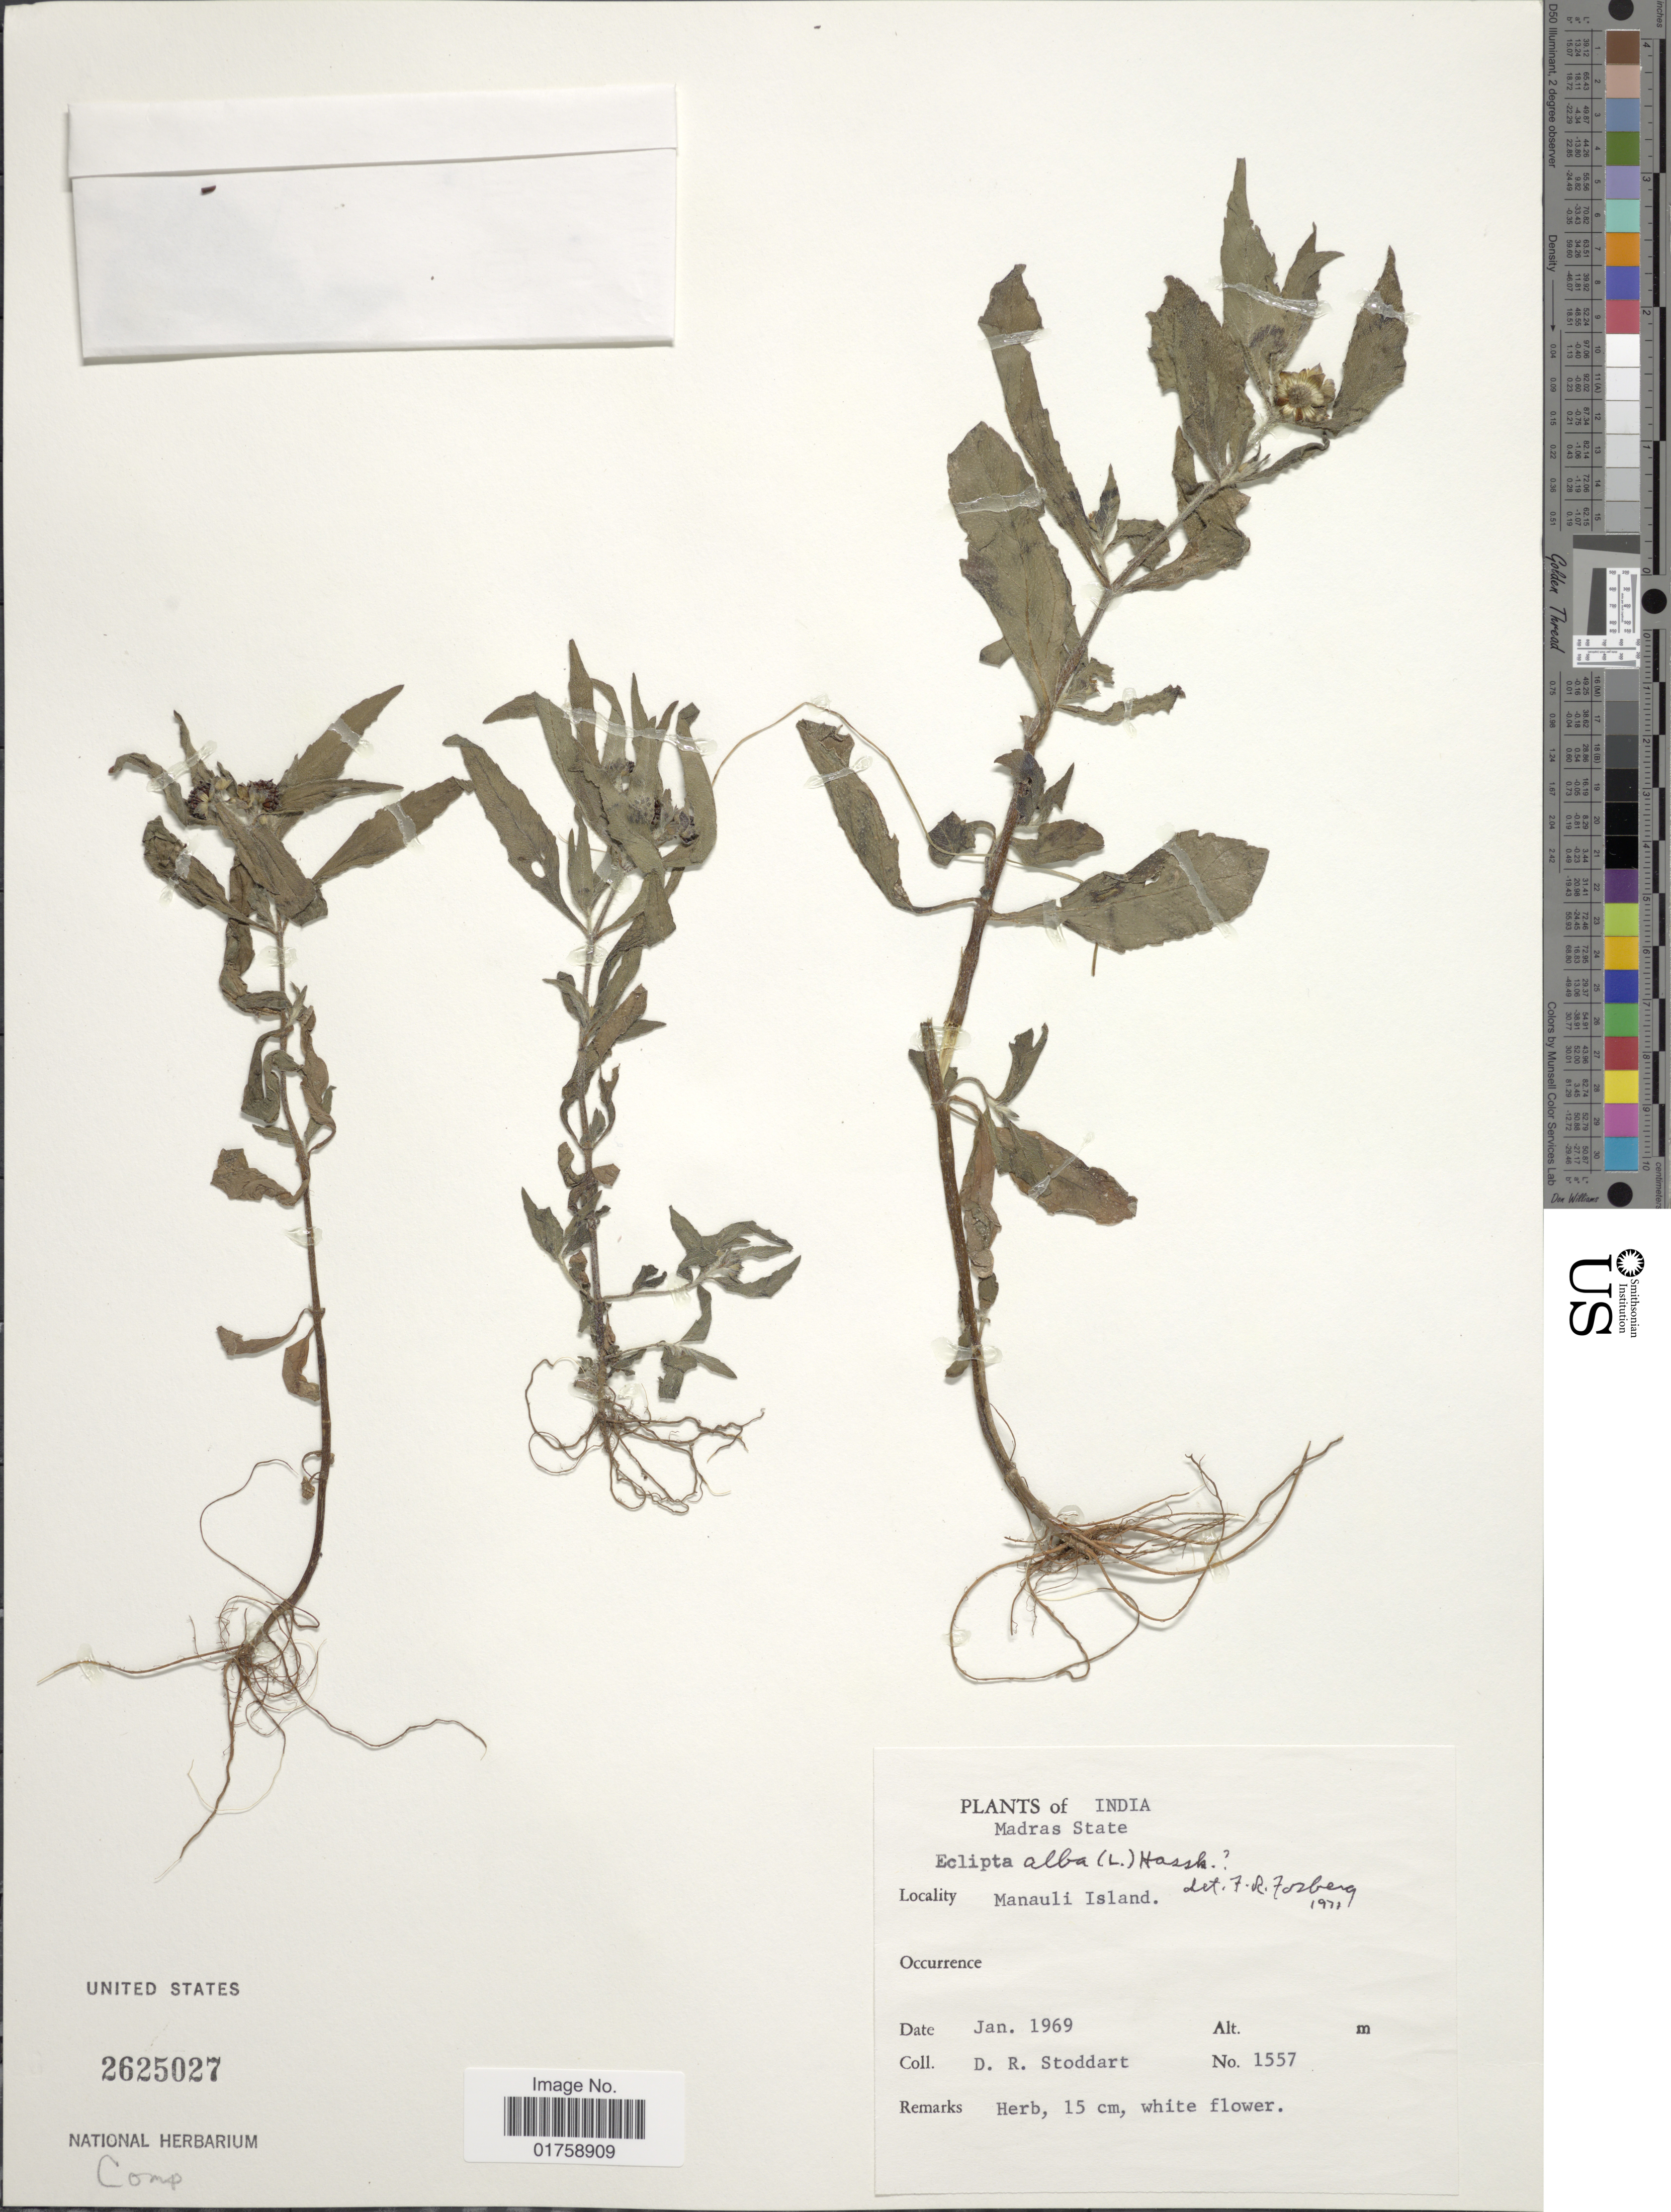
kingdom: Plantae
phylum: Tracheophyta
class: Magnoliopsida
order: Asterales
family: Asteraceae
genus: Eclipta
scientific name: Eclipta prostrata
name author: (L.) L.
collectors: D. R. Stoddart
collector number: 1557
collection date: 1969-01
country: India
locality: India. Madras State. Manauli Island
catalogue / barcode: US 2625027